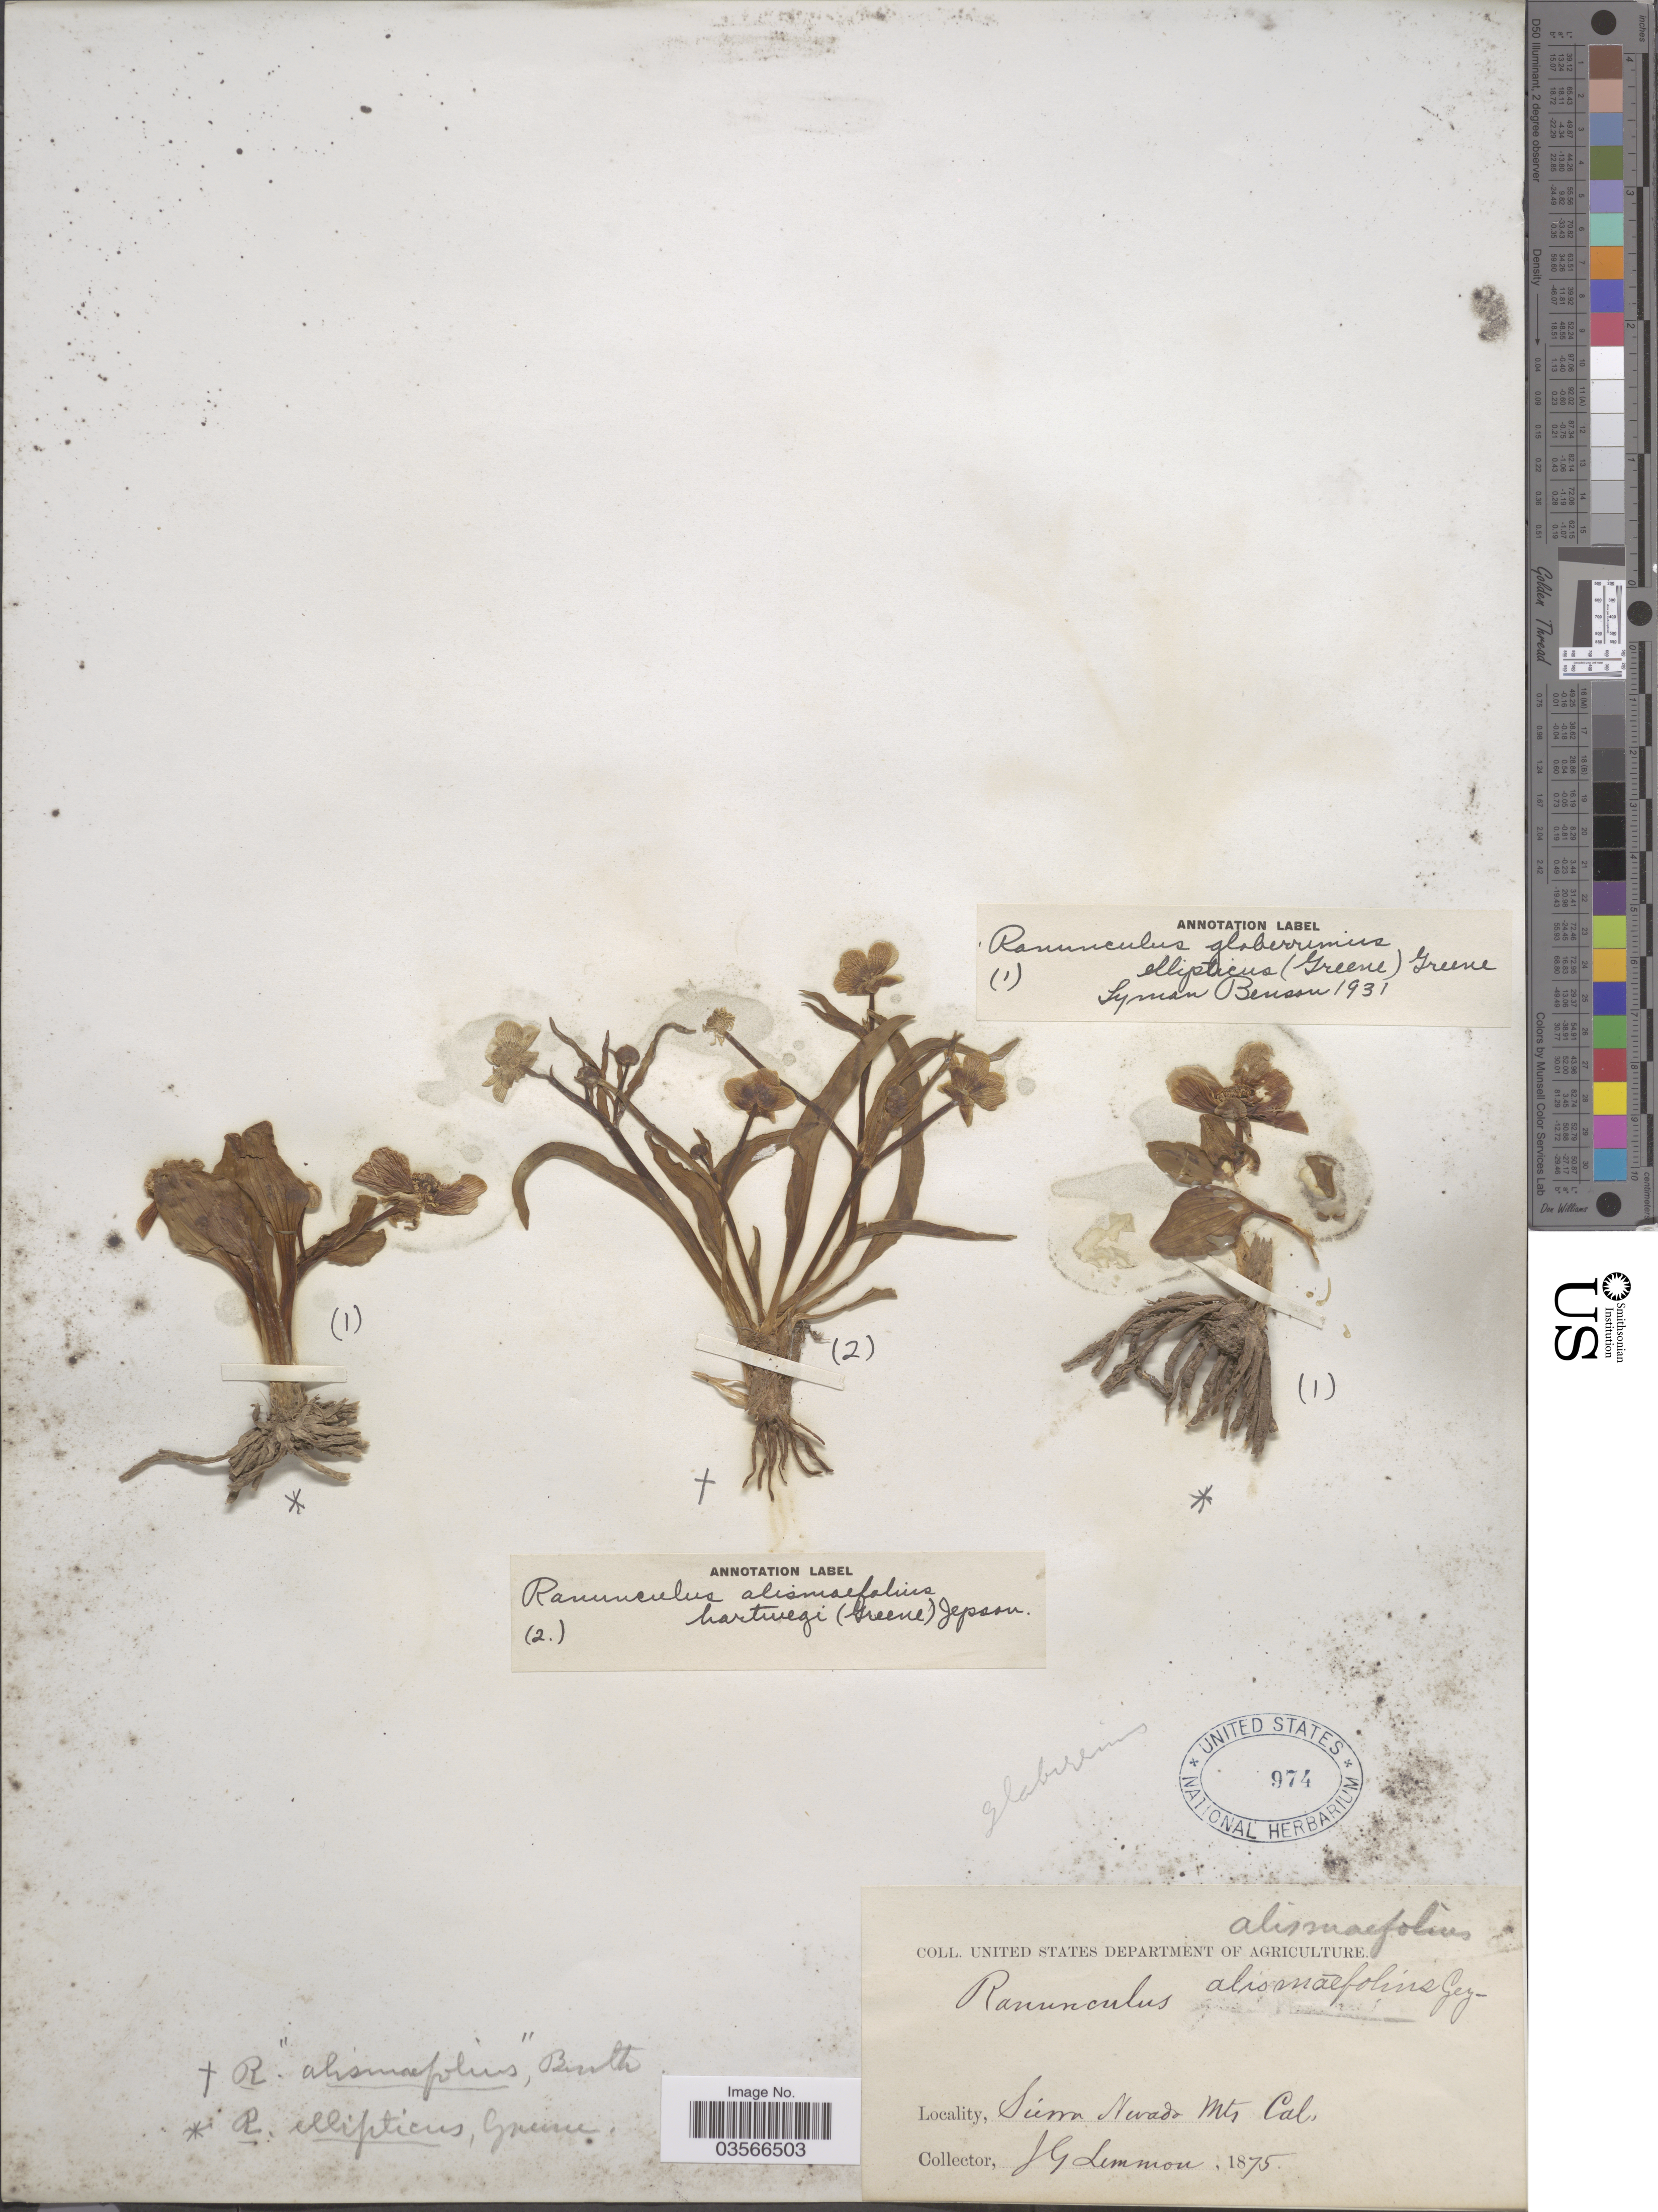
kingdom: Plantae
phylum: Tracheophyta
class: Magnoliopsida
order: Ranunculales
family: Ranunculaceae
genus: Ranunculus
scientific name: Ranunculus glaberrimus var. ellipticus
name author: (Greene) Greene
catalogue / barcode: US 974-2